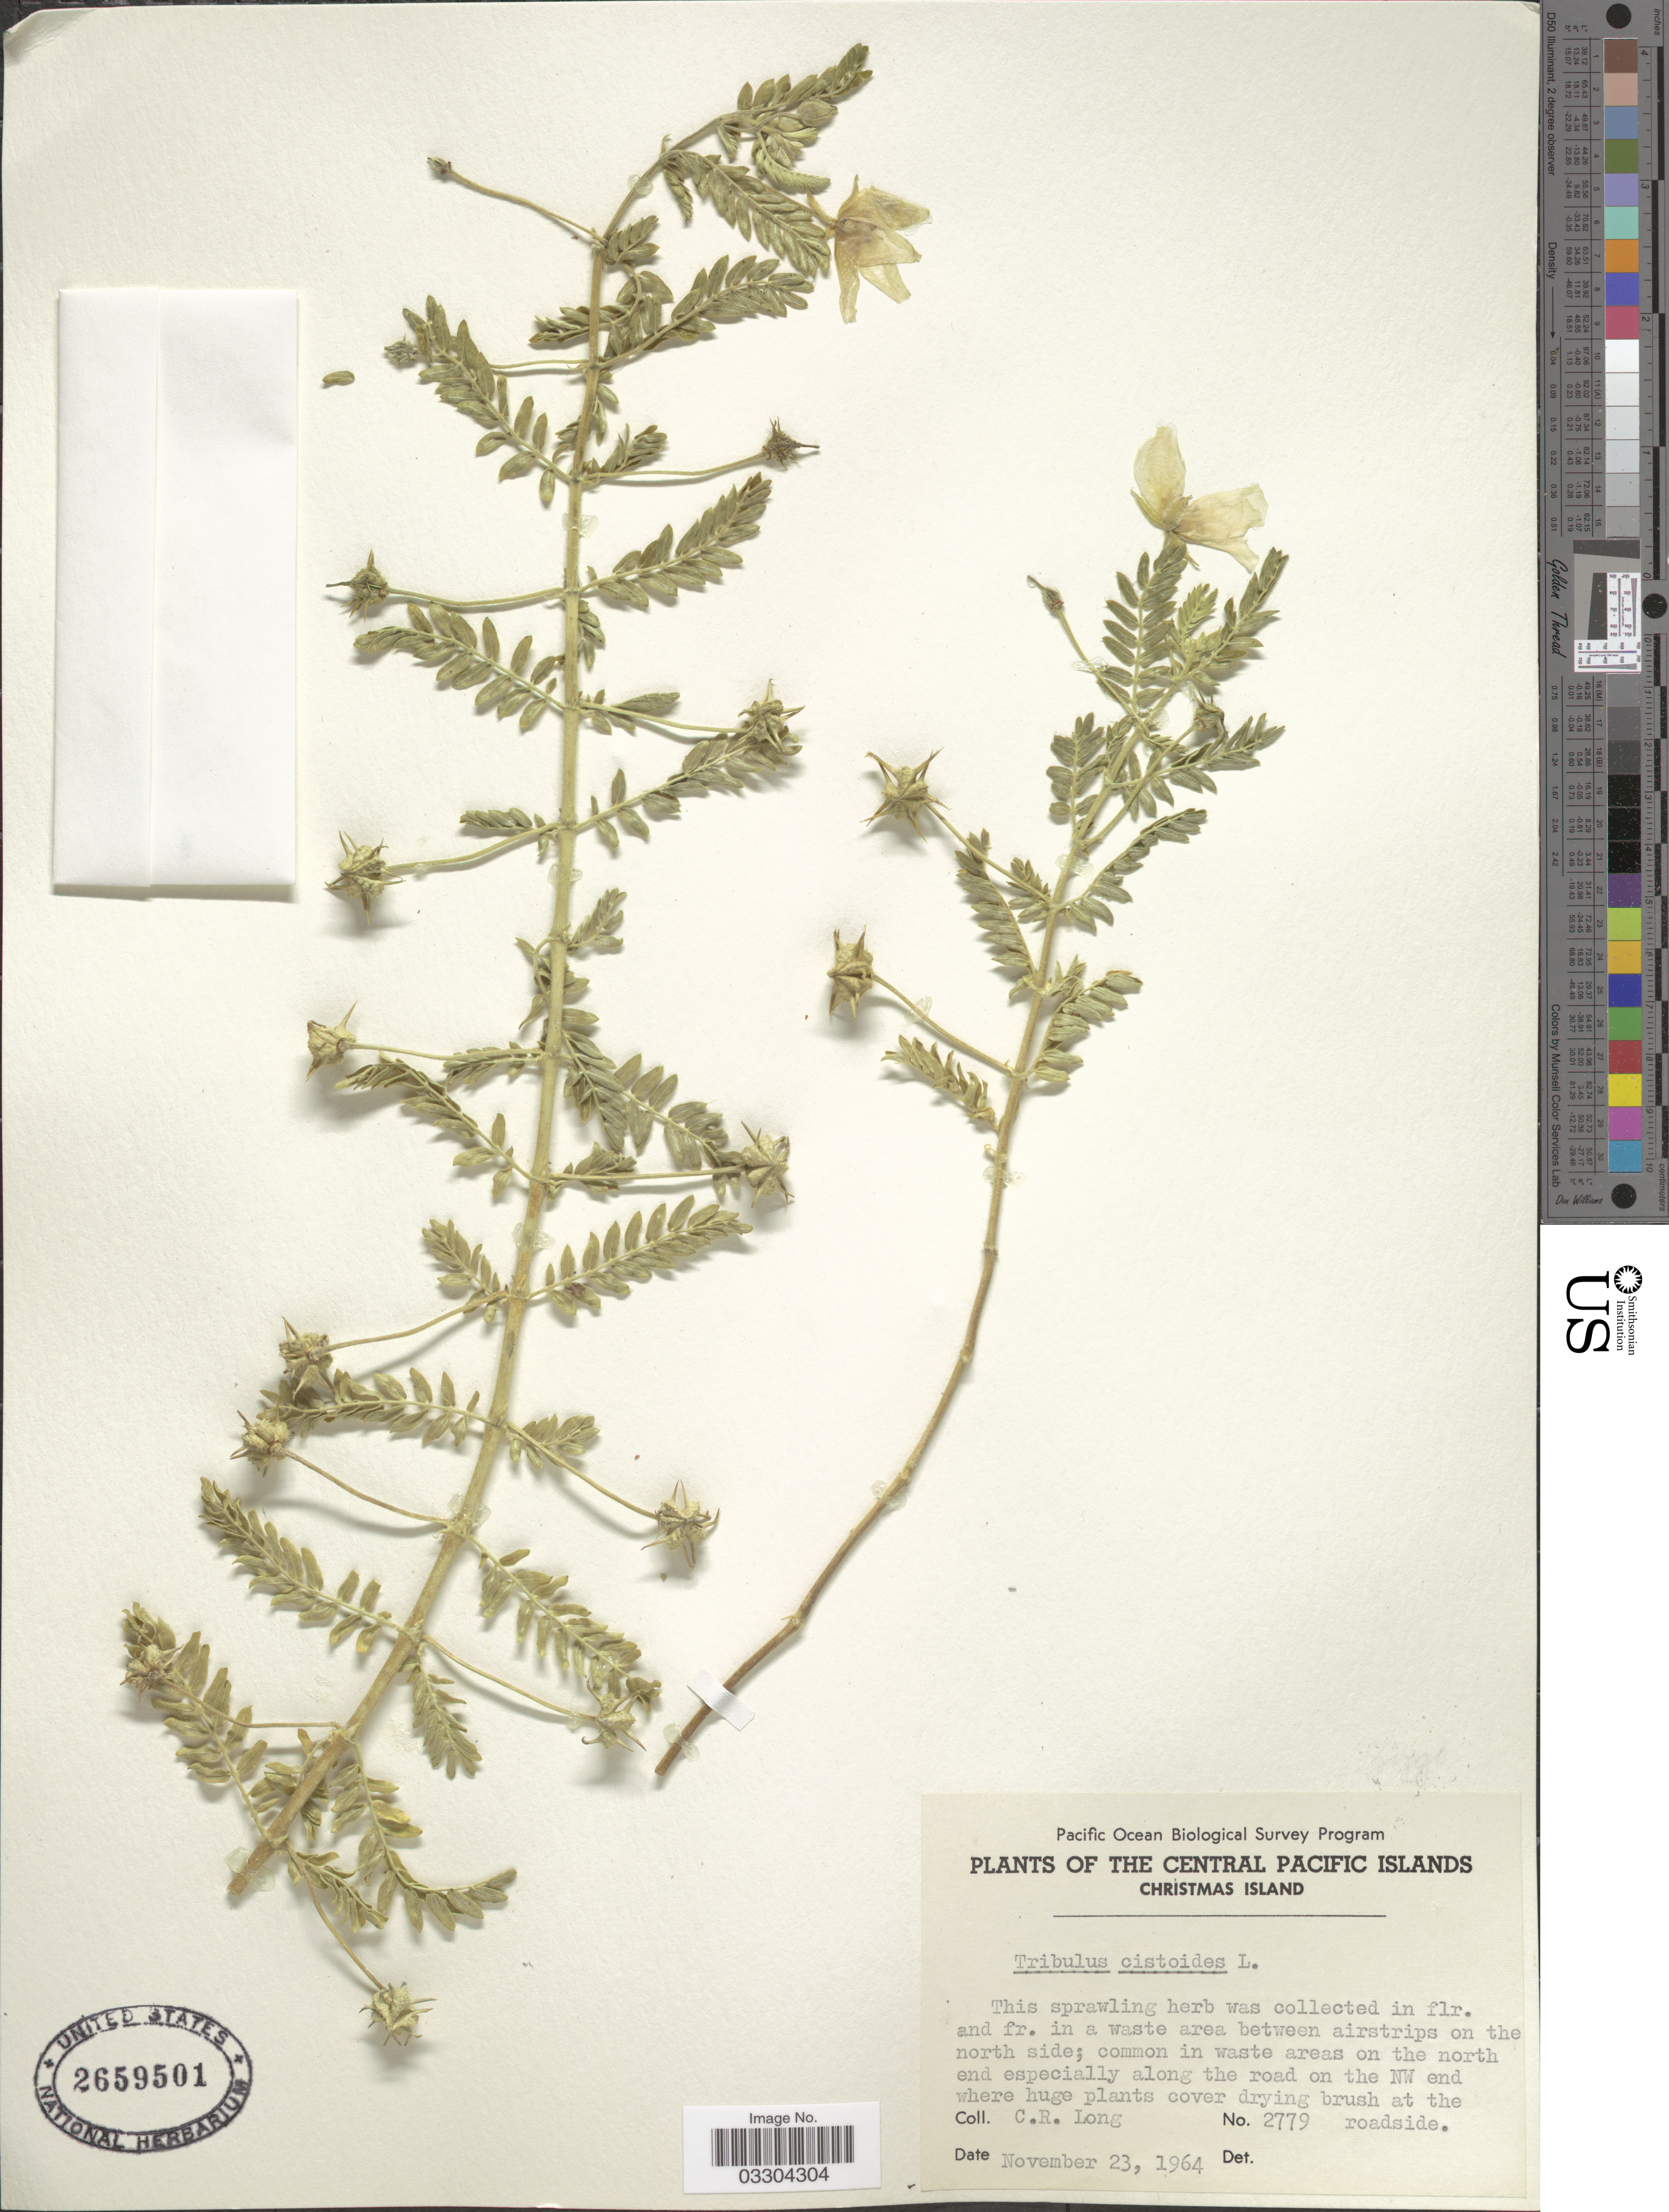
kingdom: Plantae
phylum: Tracheophyta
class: Magnoliopsida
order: Zygophyllales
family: Zygophyllaceae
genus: Tribulus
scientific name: Tribulus cistoides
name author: L.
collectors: C. R. Long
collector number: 2779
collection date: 1964-11-23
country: Kiribati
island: Kiritimati [Christmas] Atoll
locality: The Central Pacific Islands. Christmas Island. Area between airstrips on the north side.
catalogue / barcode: US 2659501